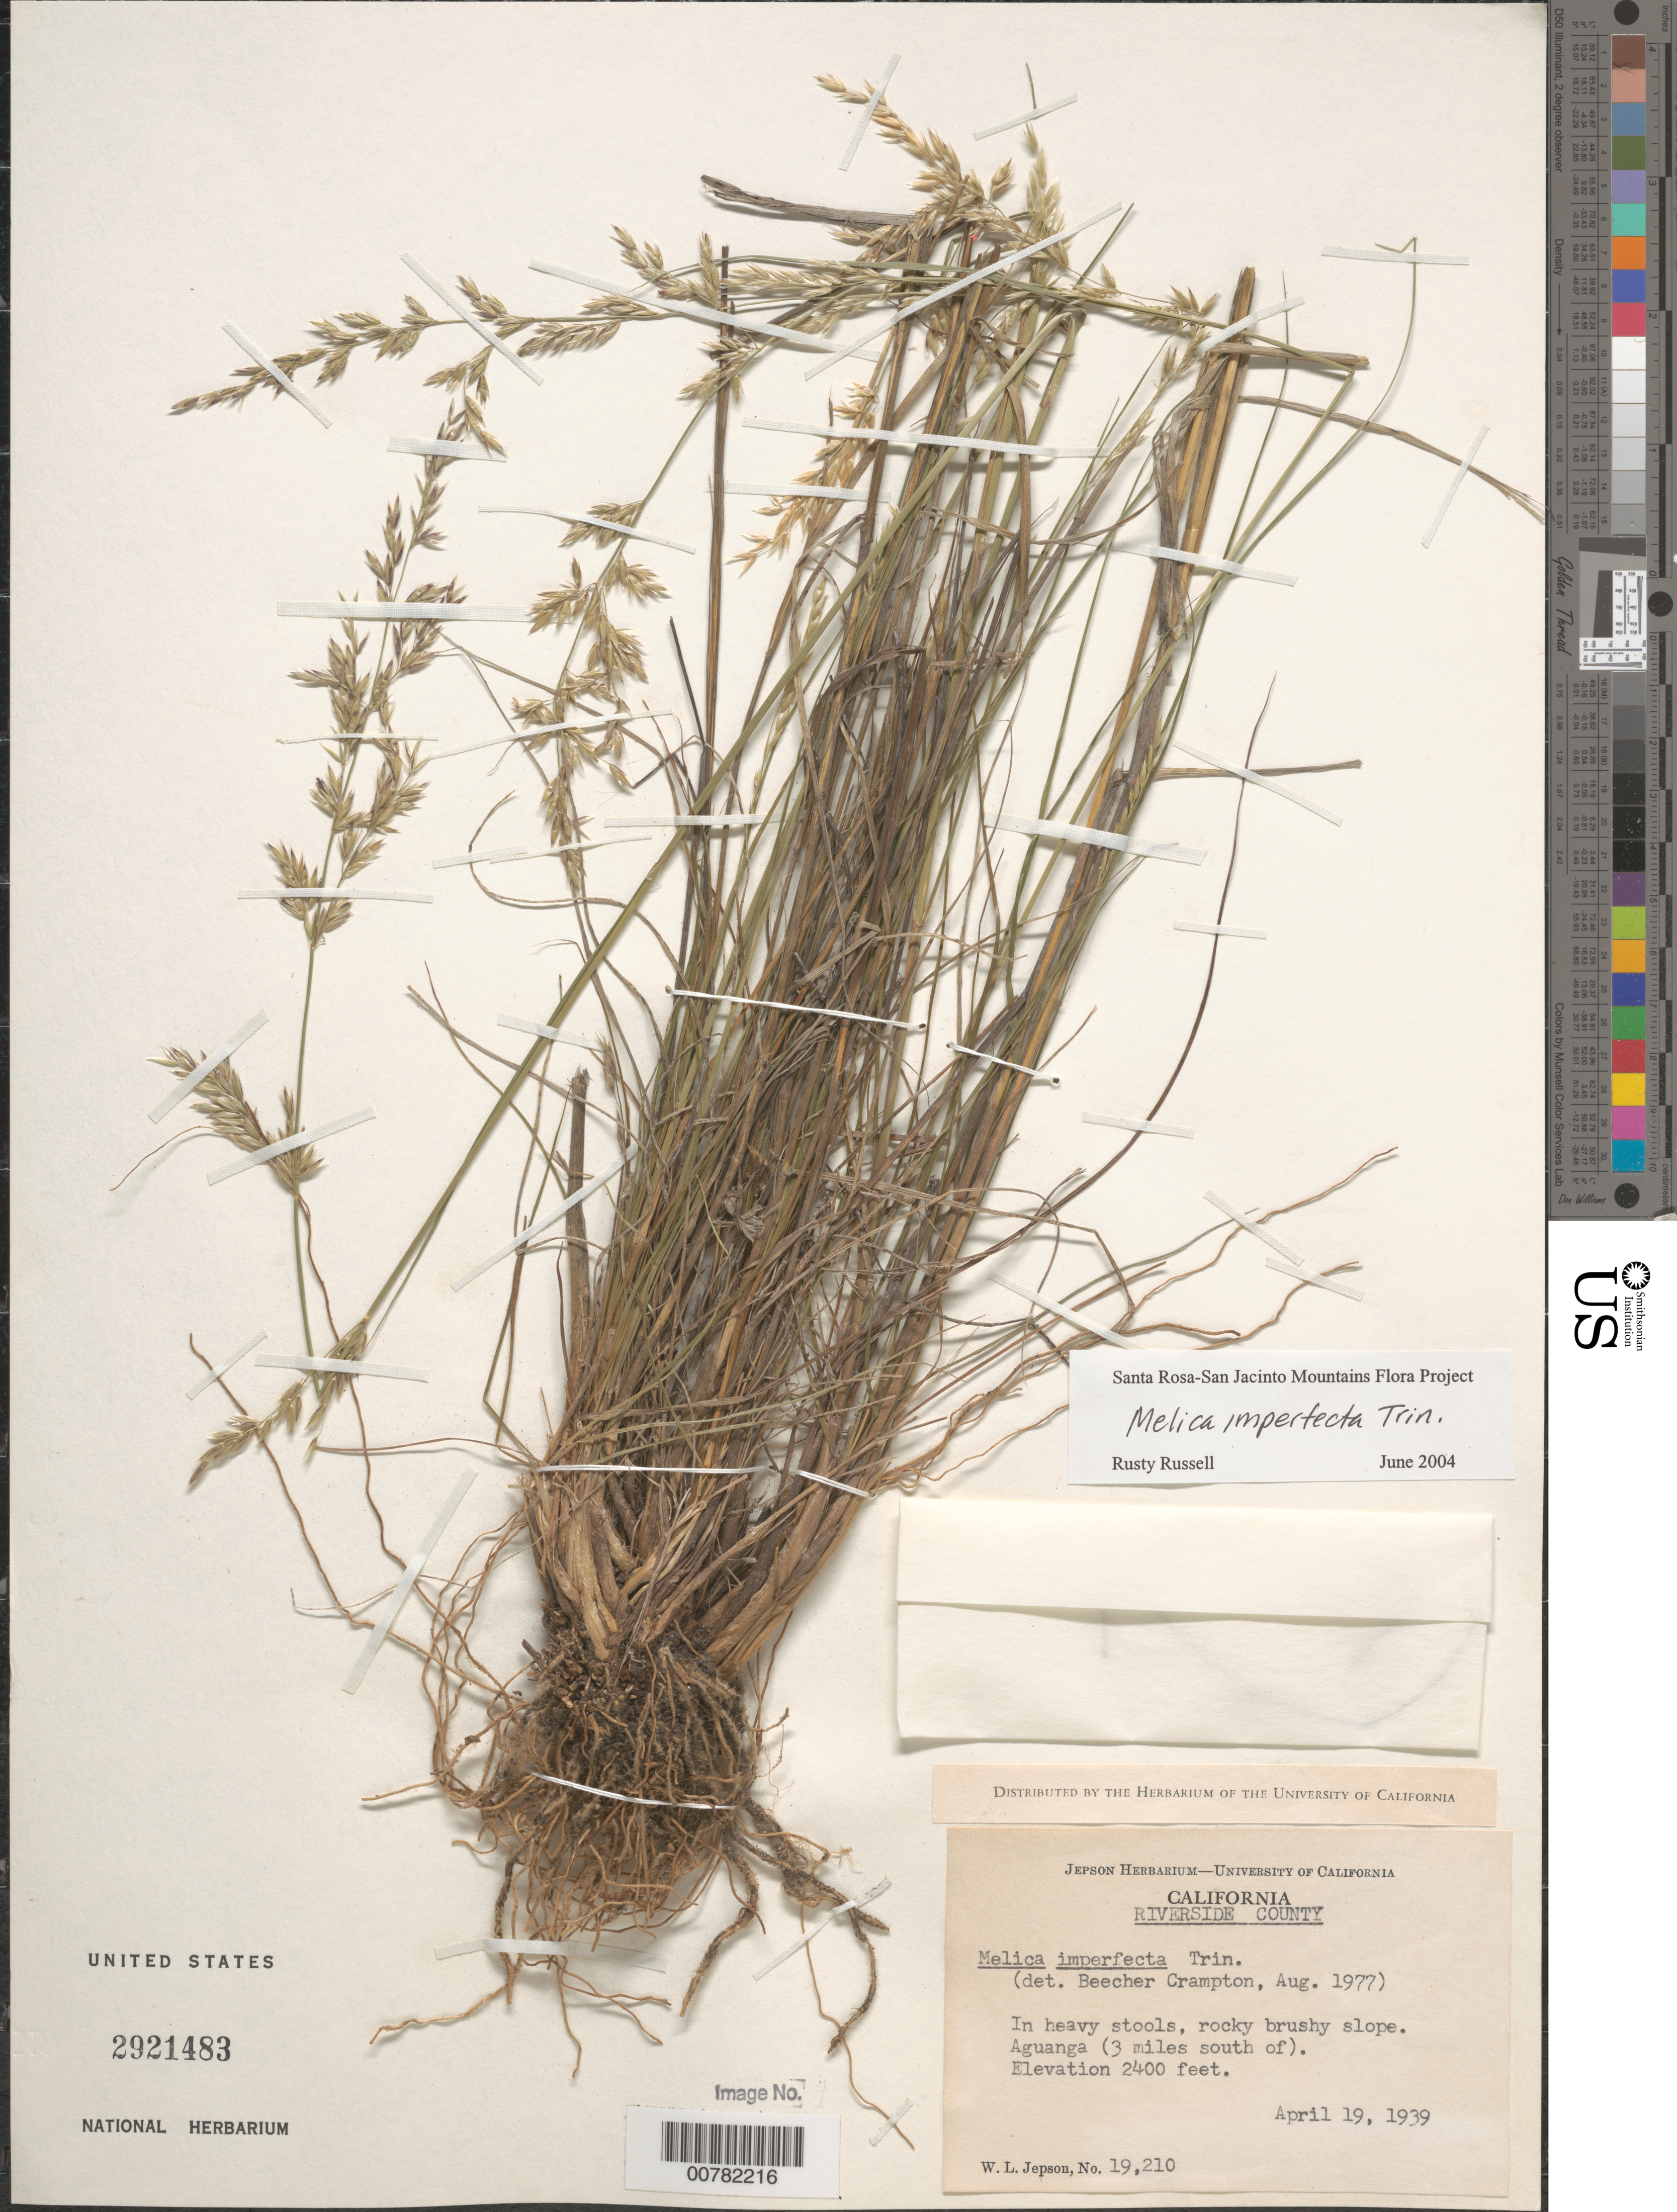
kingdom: Plantae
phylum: Tracheophyta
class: Liliopsida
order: Poales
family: Poaceae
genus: Melica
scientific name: Melica imperfecta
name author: Trin.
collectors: W. L. Jepson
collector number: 19210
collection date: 1939-04-19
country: United States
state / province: California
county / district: Riverside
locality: Riverside County. Aguanga (3 miles south of).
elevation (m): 732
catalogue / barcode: US 2921483